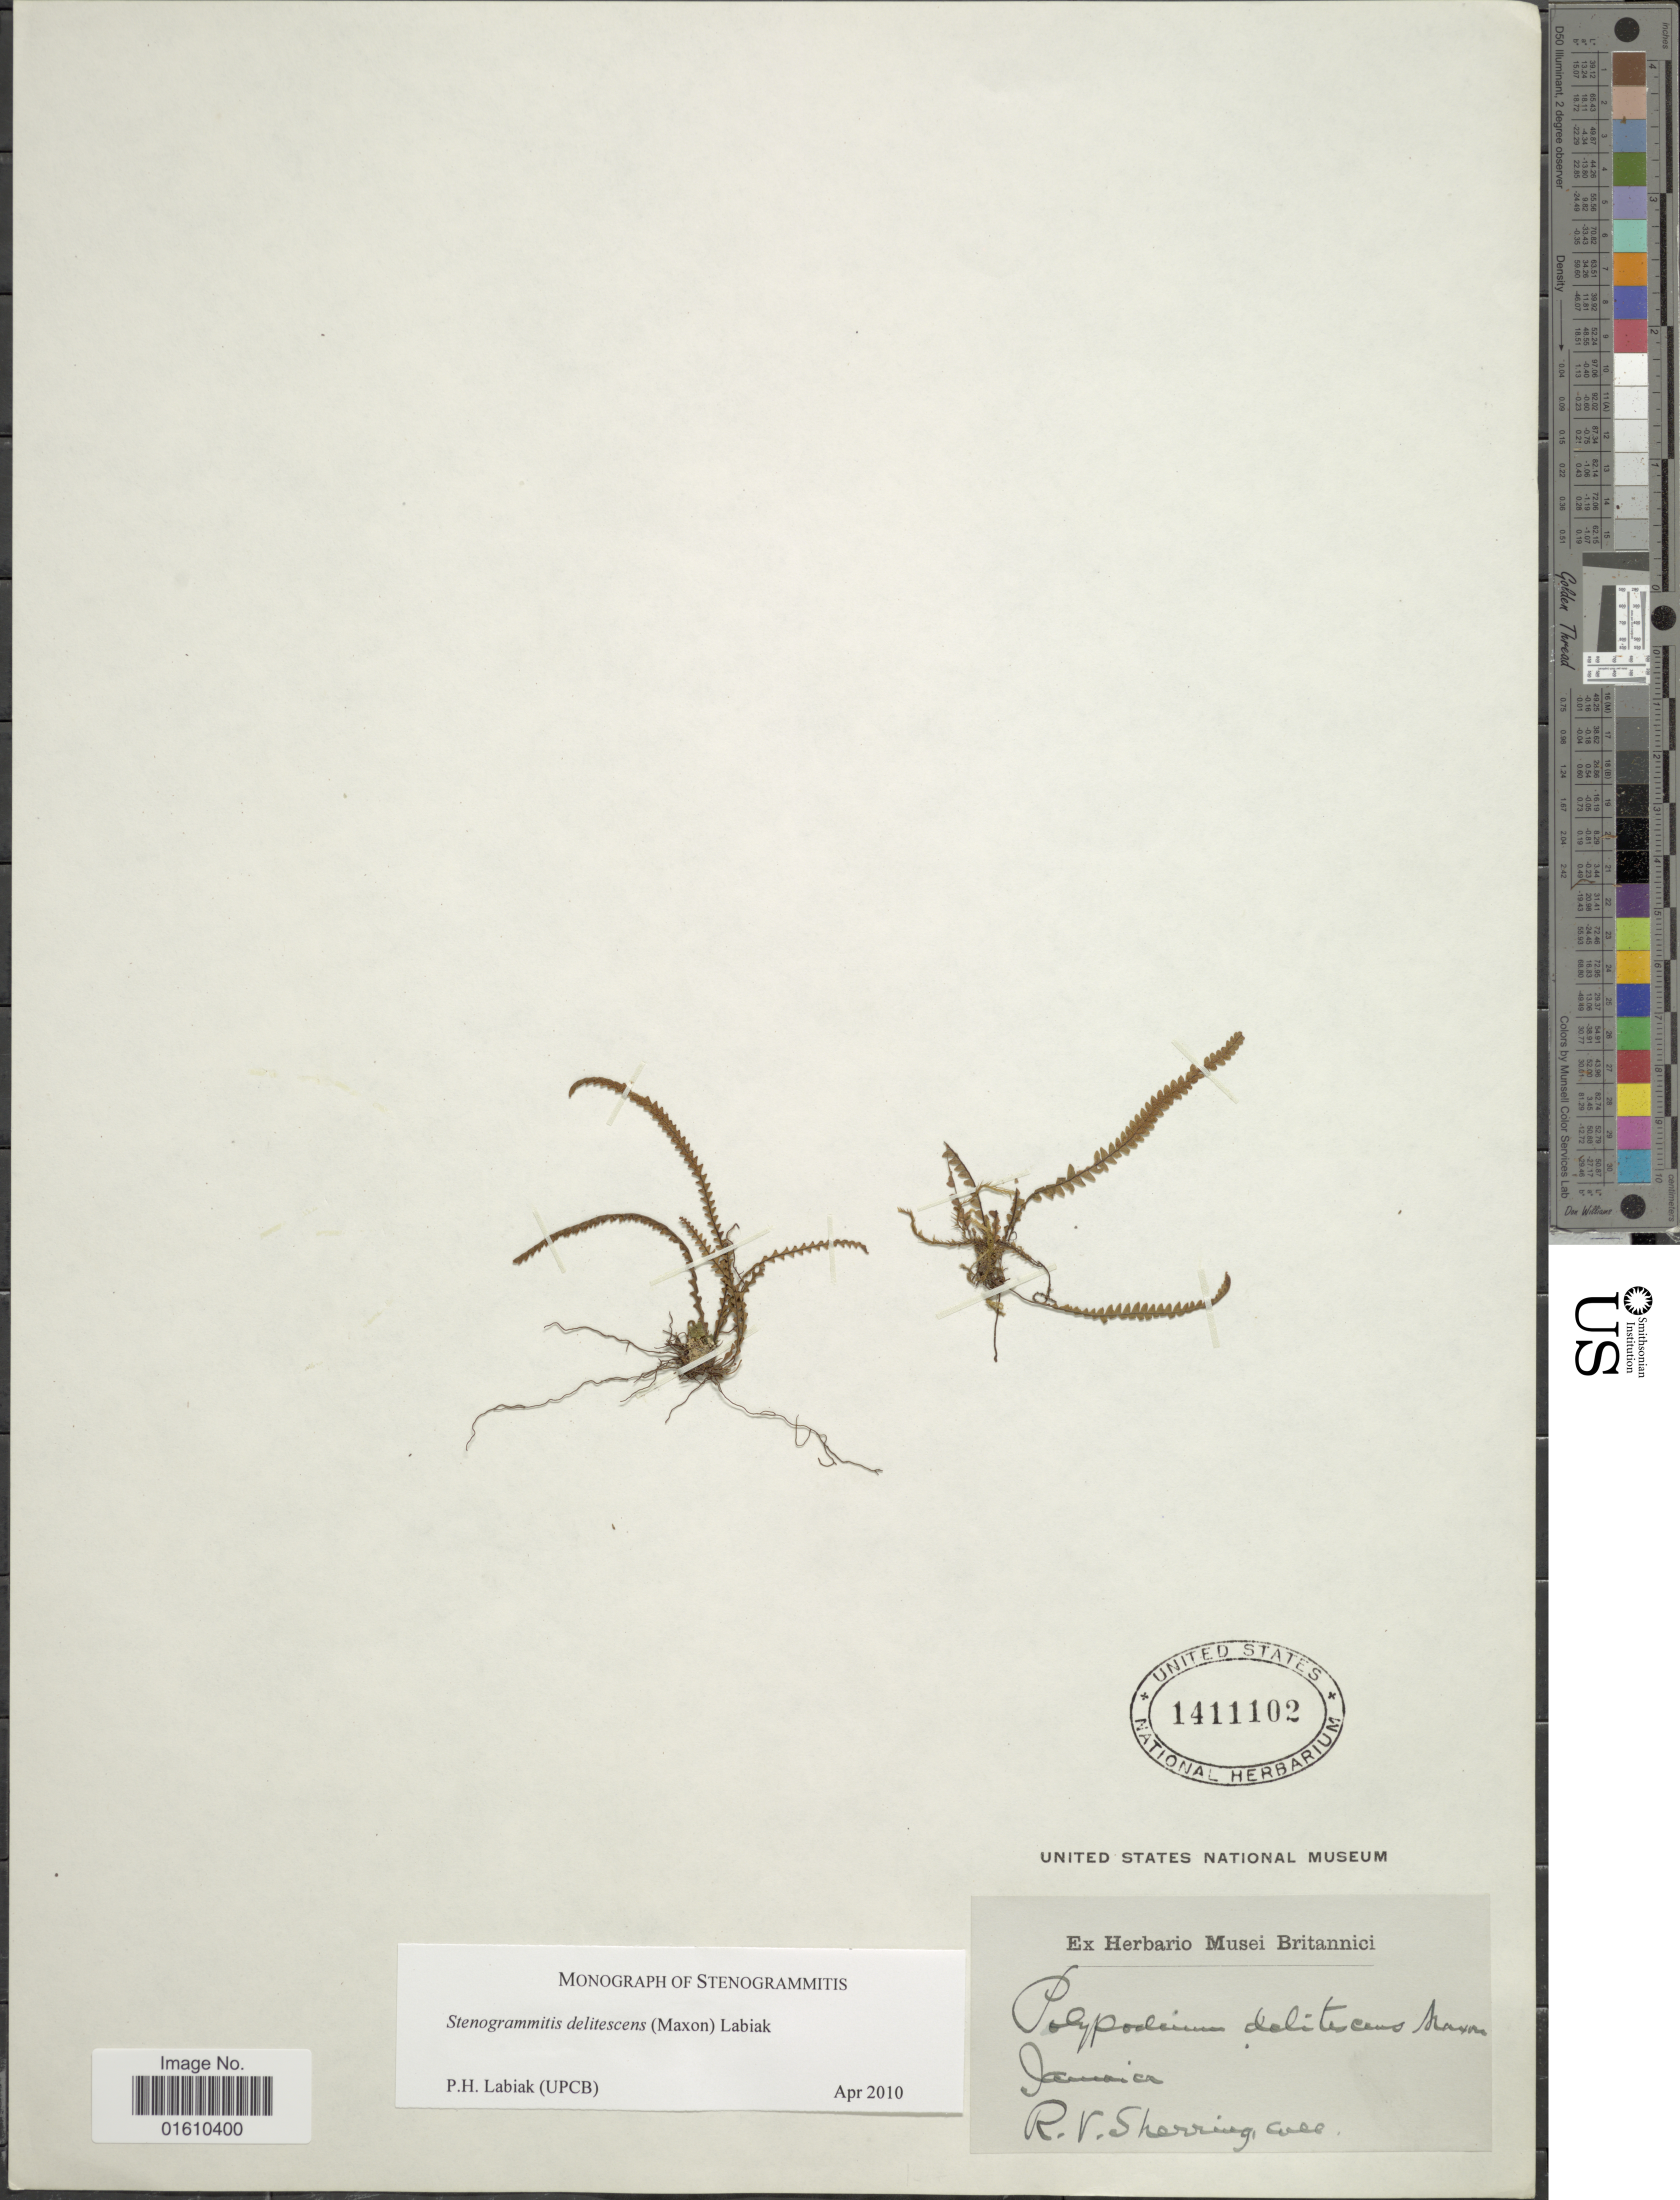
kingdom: Plantae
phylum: Tracheophyta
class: Polypodiopsida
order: Polypodiales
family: Polypodiaceae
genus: Stenogrammitis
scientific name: Stenogrammitis delitescens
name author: (Maxon) Labiak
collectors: R. Sherring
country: Jamaica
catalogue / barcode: US 1411102